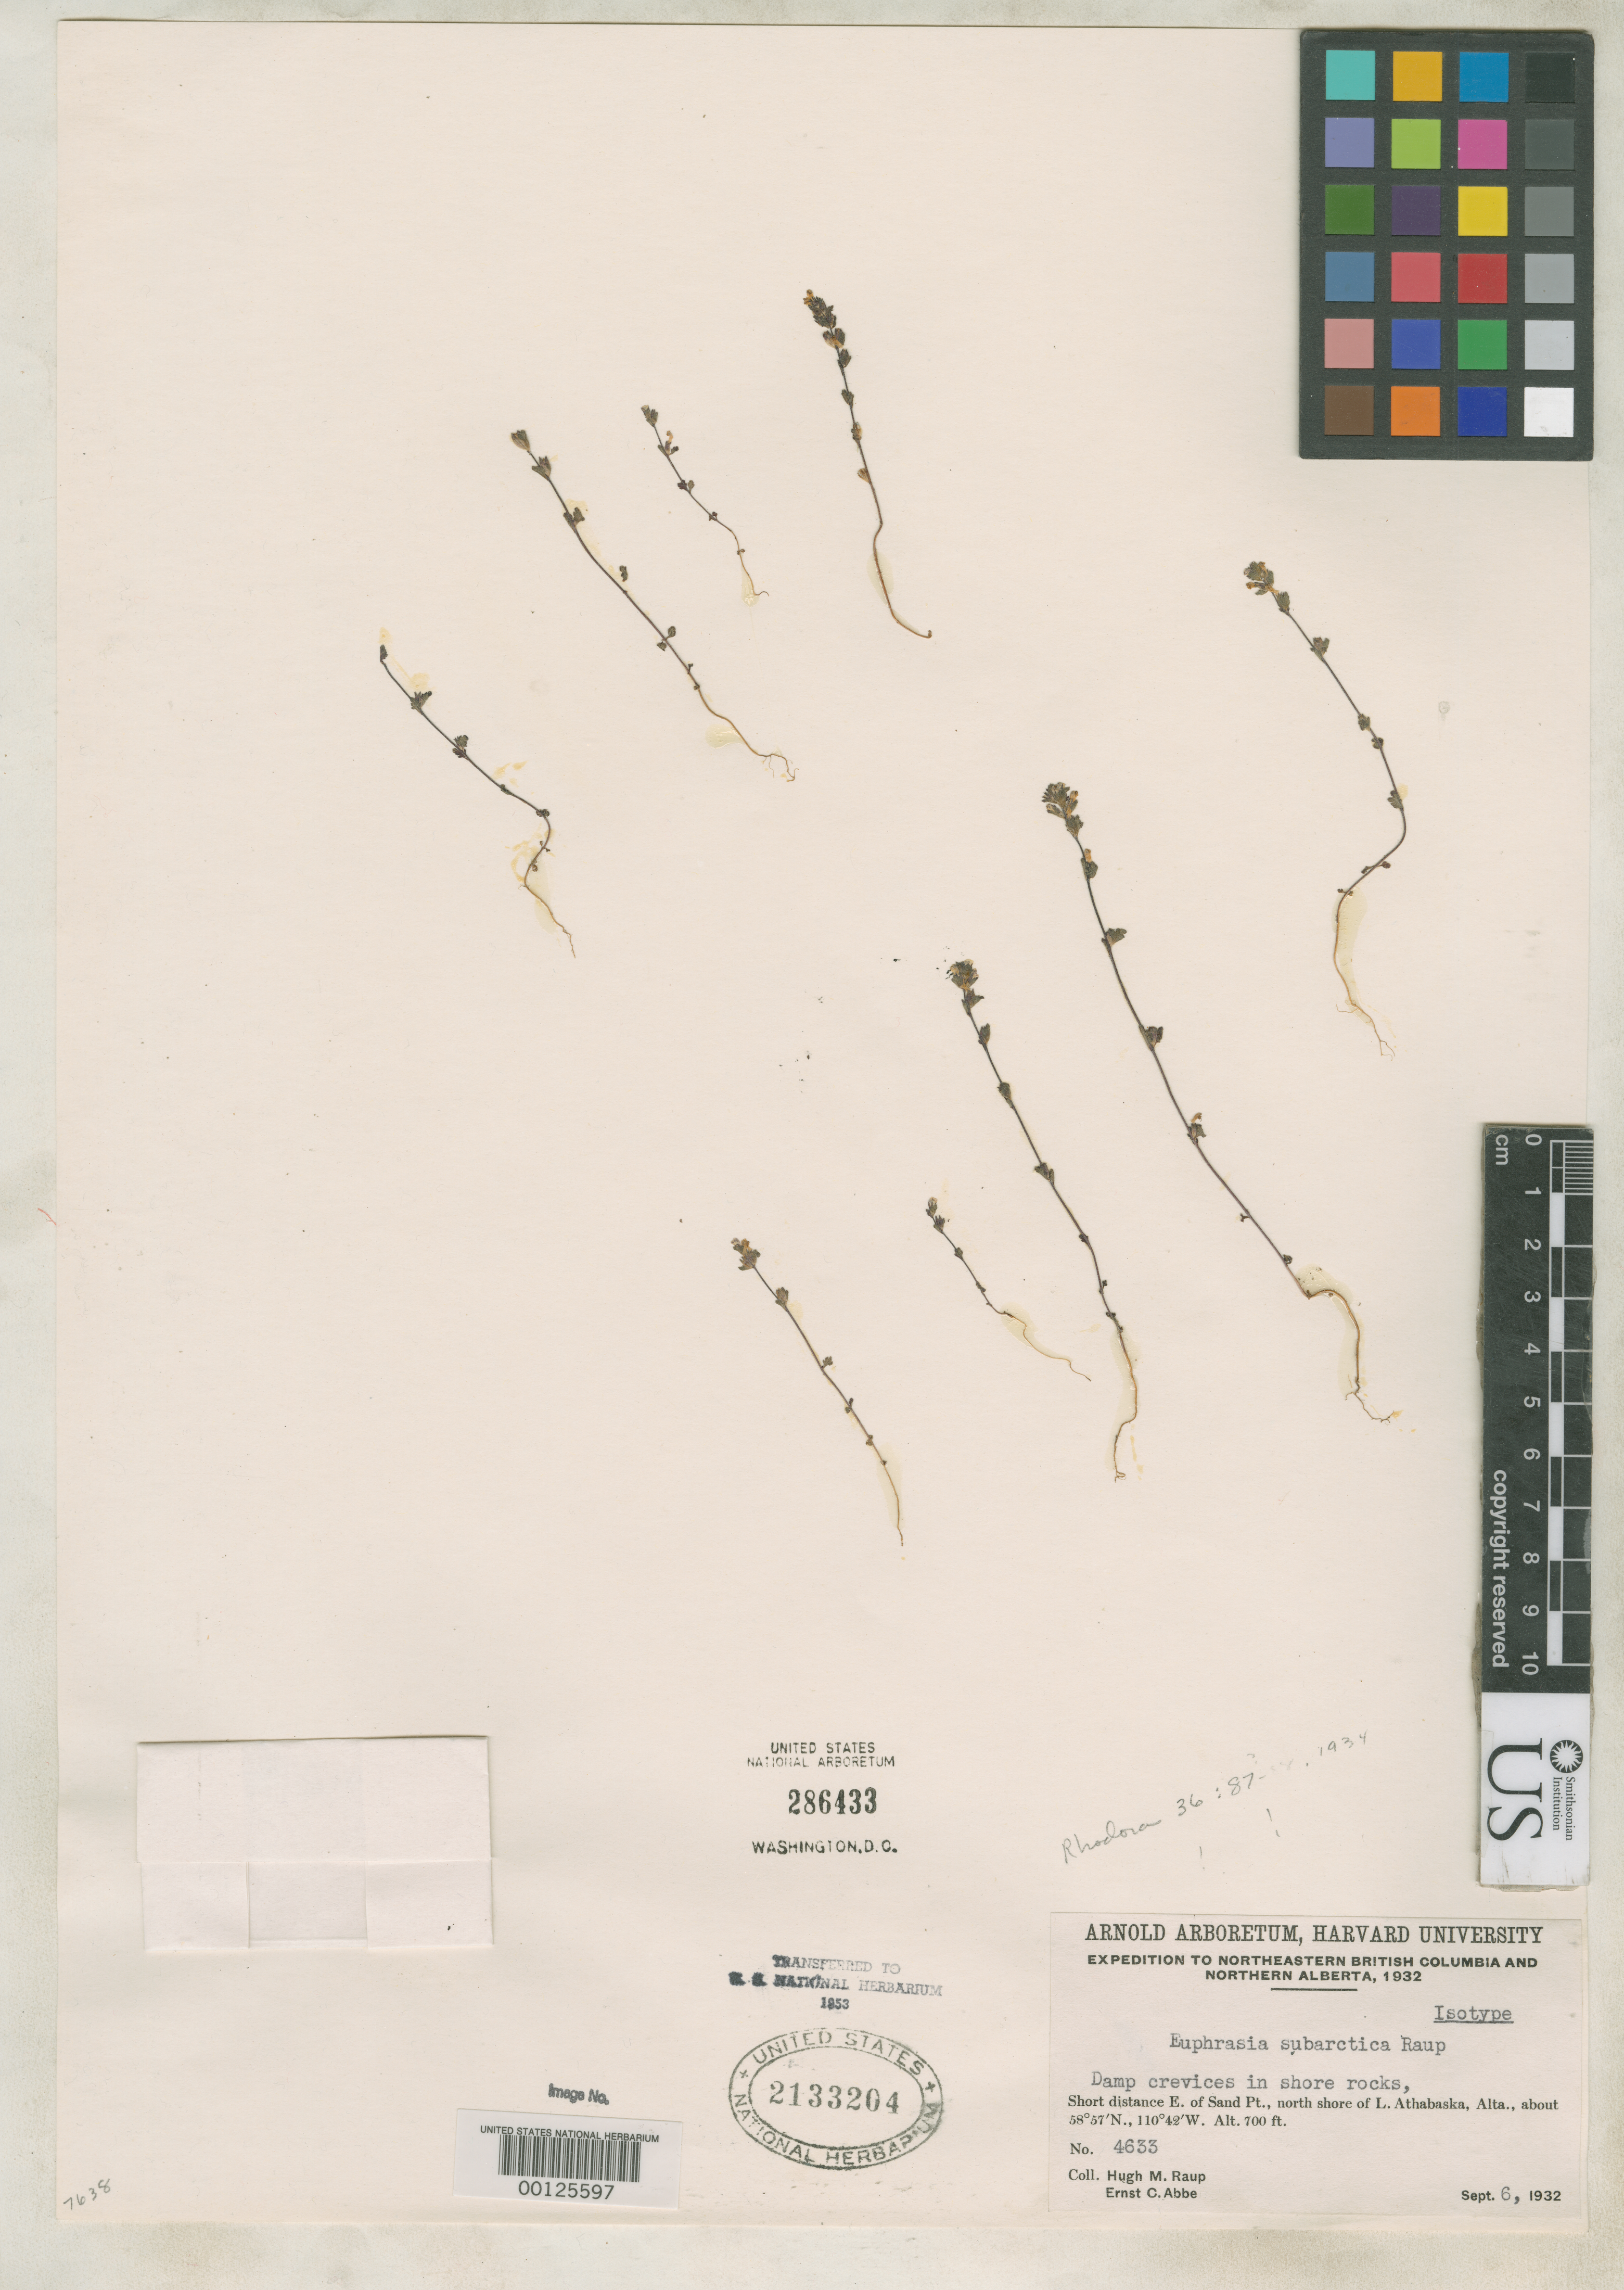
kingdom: Plantae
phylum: Tracheophyta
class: Magnoliopsida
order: Lamiales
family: Orobanchaceae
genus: Euphrasia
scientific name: Euphrasia subarctica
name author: Raup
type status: Isotype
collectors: H. Raup & E. C. Abbe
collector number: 4633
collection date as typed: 06 Sep 1932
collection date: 1932-09-06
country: Canada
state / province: Alberta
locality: Lake Athabaska.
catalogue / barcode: US 2133204